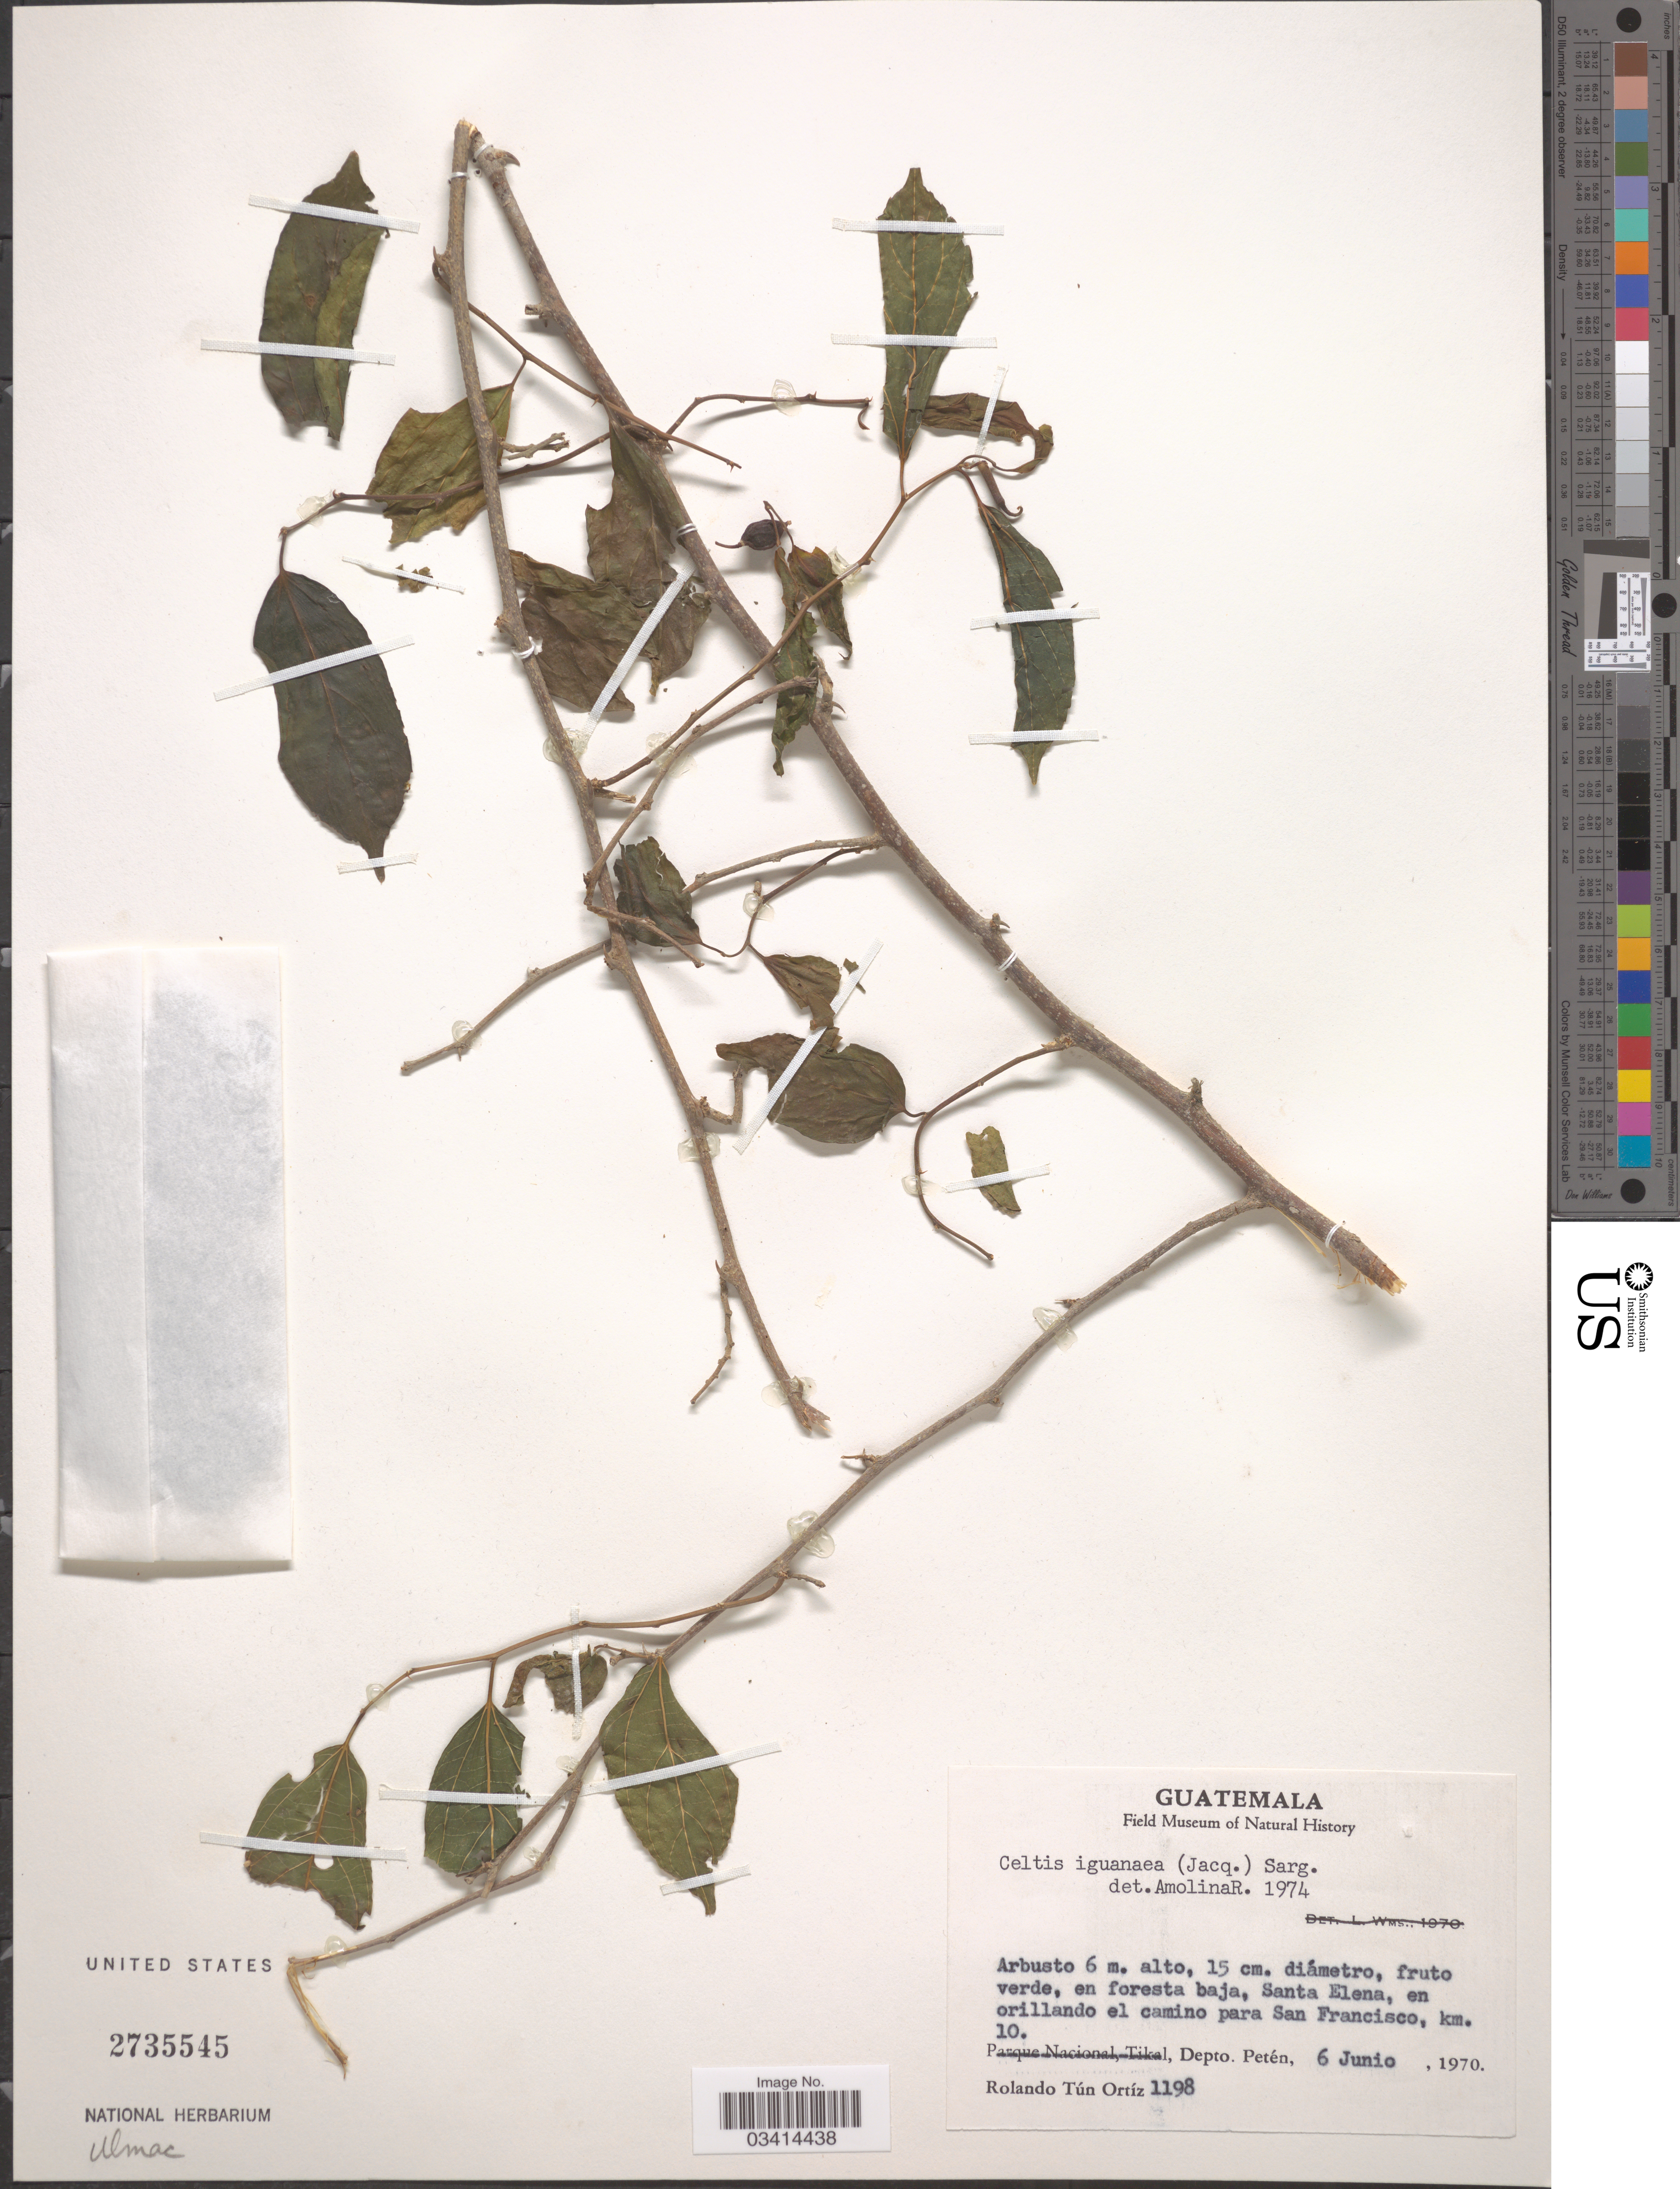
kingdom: Plantae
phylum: Tracheophyta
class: Magnoliopsida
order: Rosales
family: Cannabaceae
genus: Celtis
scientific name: Celtis iguanaea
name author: (Jacq.) Sarg.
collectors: R. T. Ortíz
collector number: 1198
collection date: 1970-06-06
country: Guatemala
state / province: El Petén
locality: Santa Elena, en orillando el camino para San Francisco, km. 10. Depto. Petén.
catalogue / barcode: US 2735545